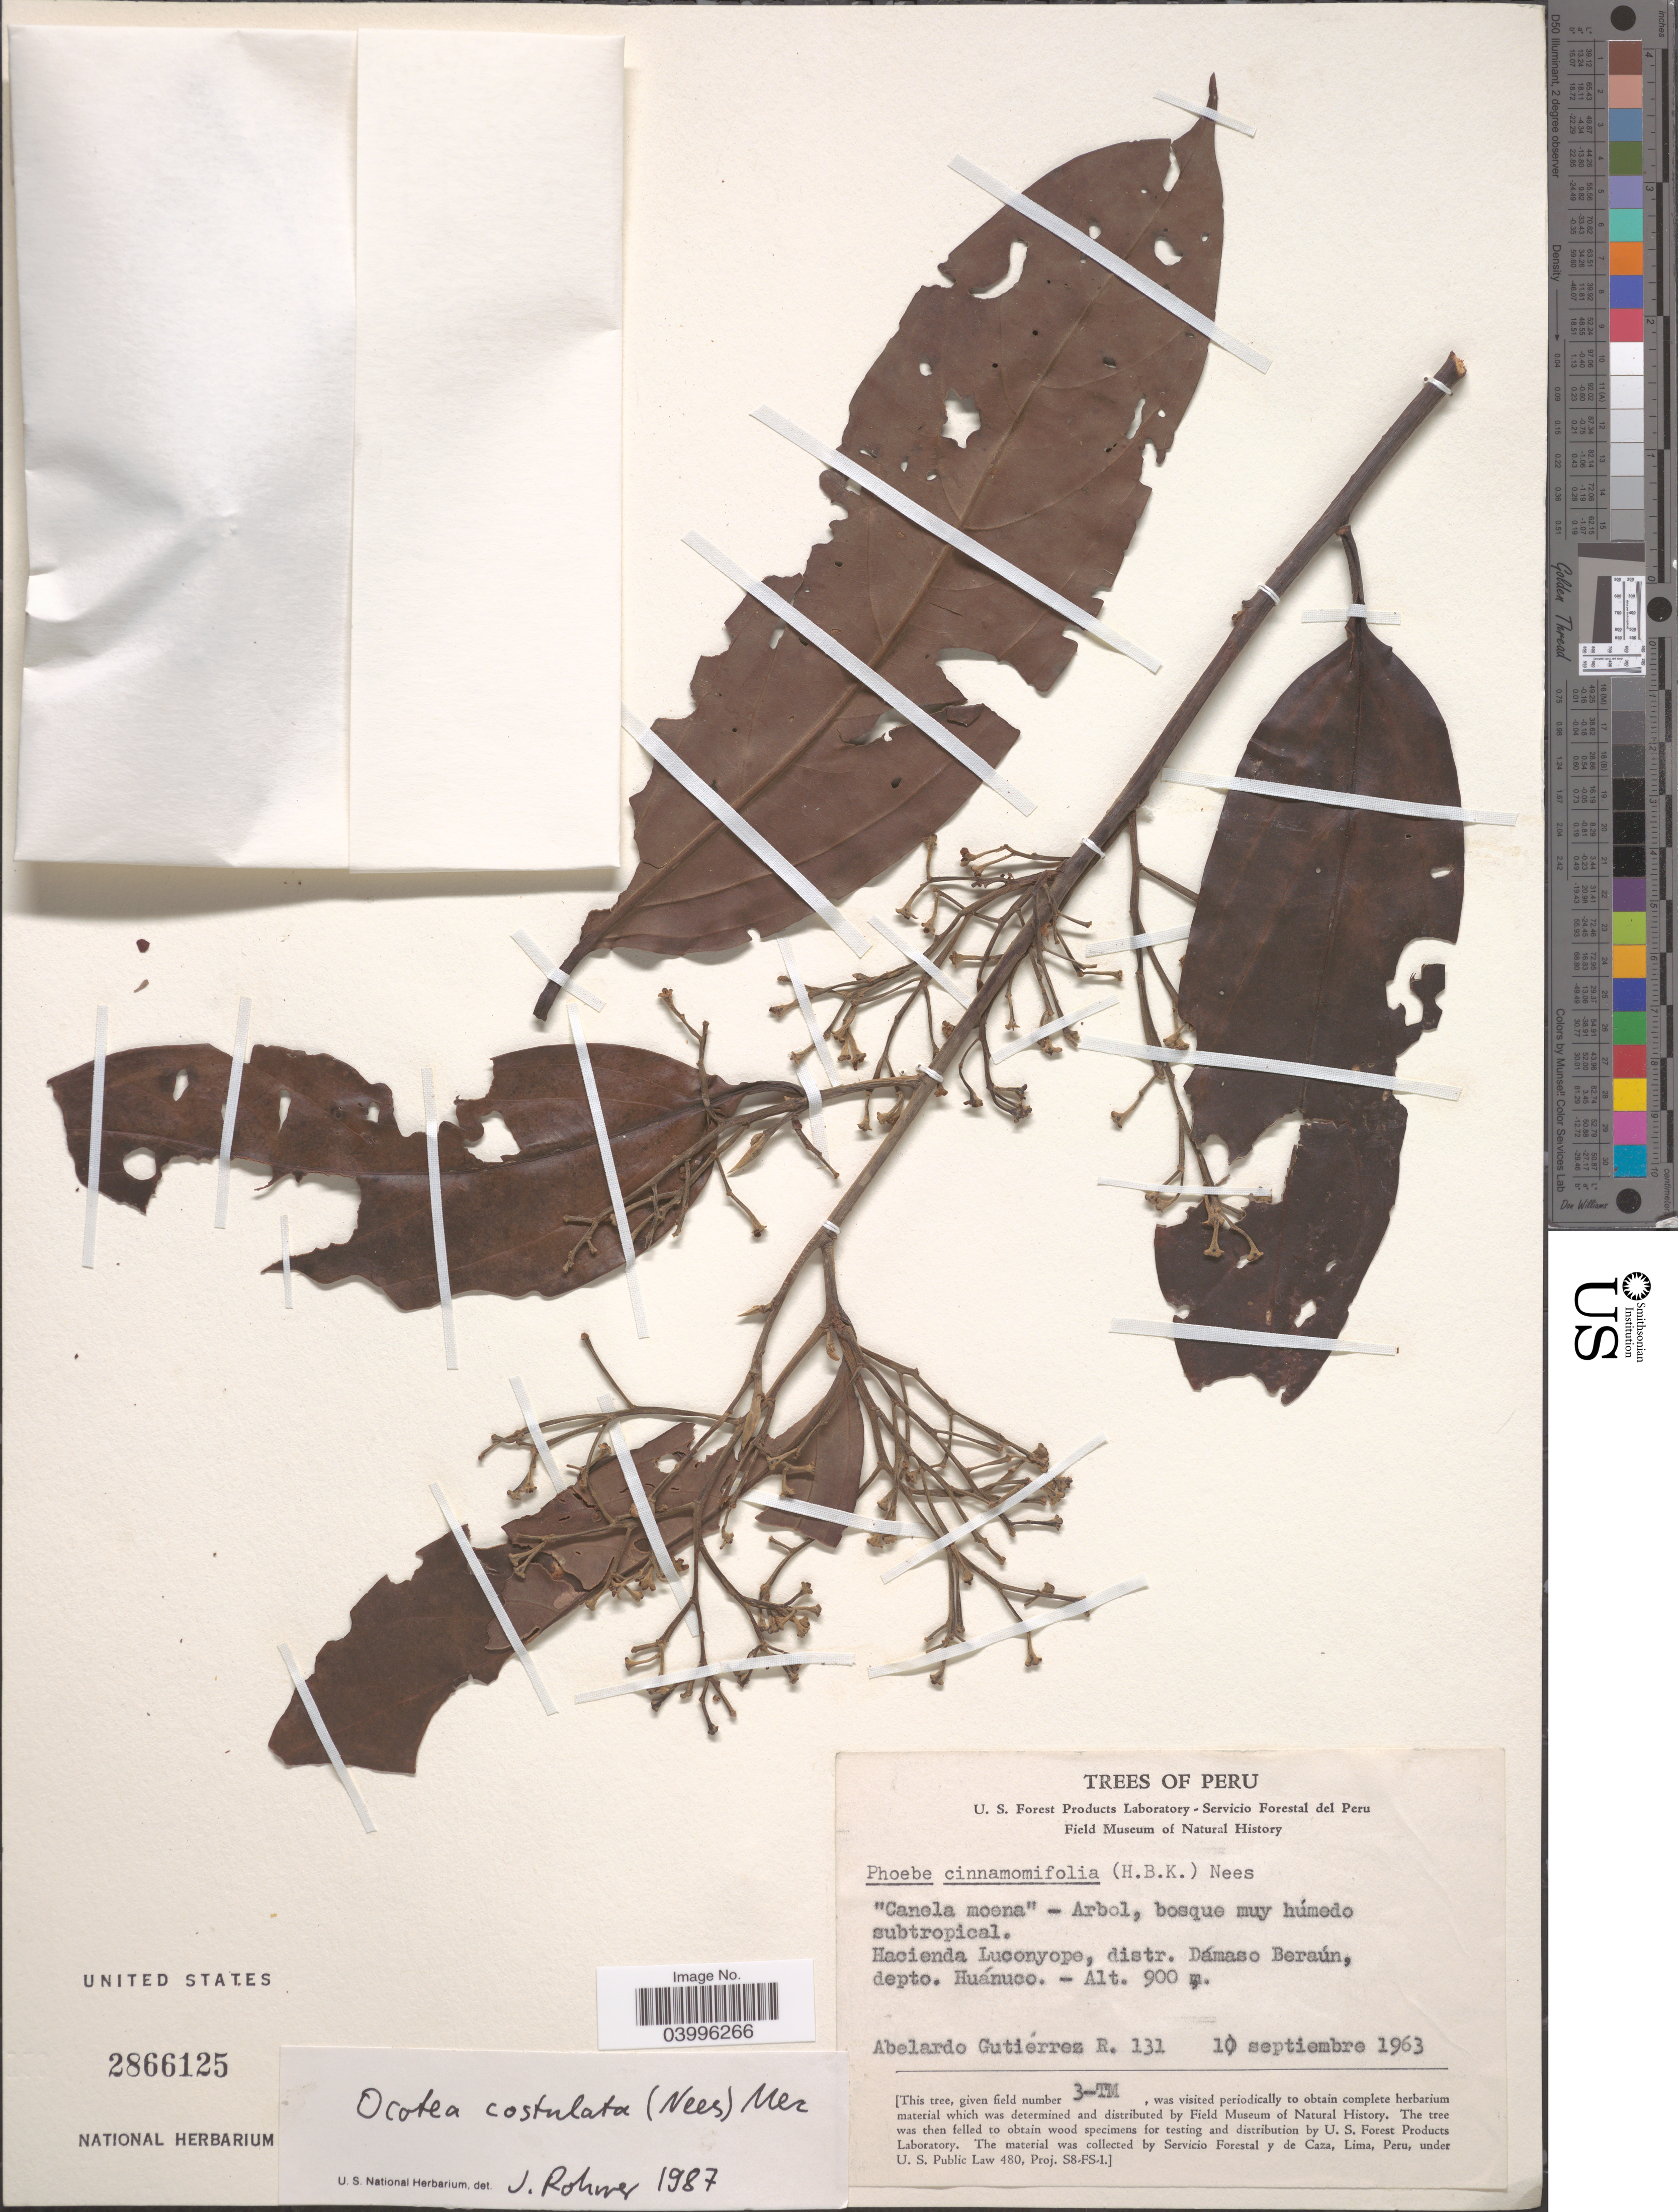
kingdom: Plantae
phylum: Tracheophyta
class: Magnoliopsida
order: Laurales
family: Lauraceae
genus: Ocotea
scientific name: Ocotea costulata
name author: (Nees) Mez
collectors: A. Gutiérrez Ruíz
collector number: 131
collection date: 1963-09-11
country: Peru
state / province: Huánuco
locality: Hacienda Luconyope, distr. Dámaso Beraún, depto. Huánuco.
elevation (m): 900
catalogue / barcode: US 2866125